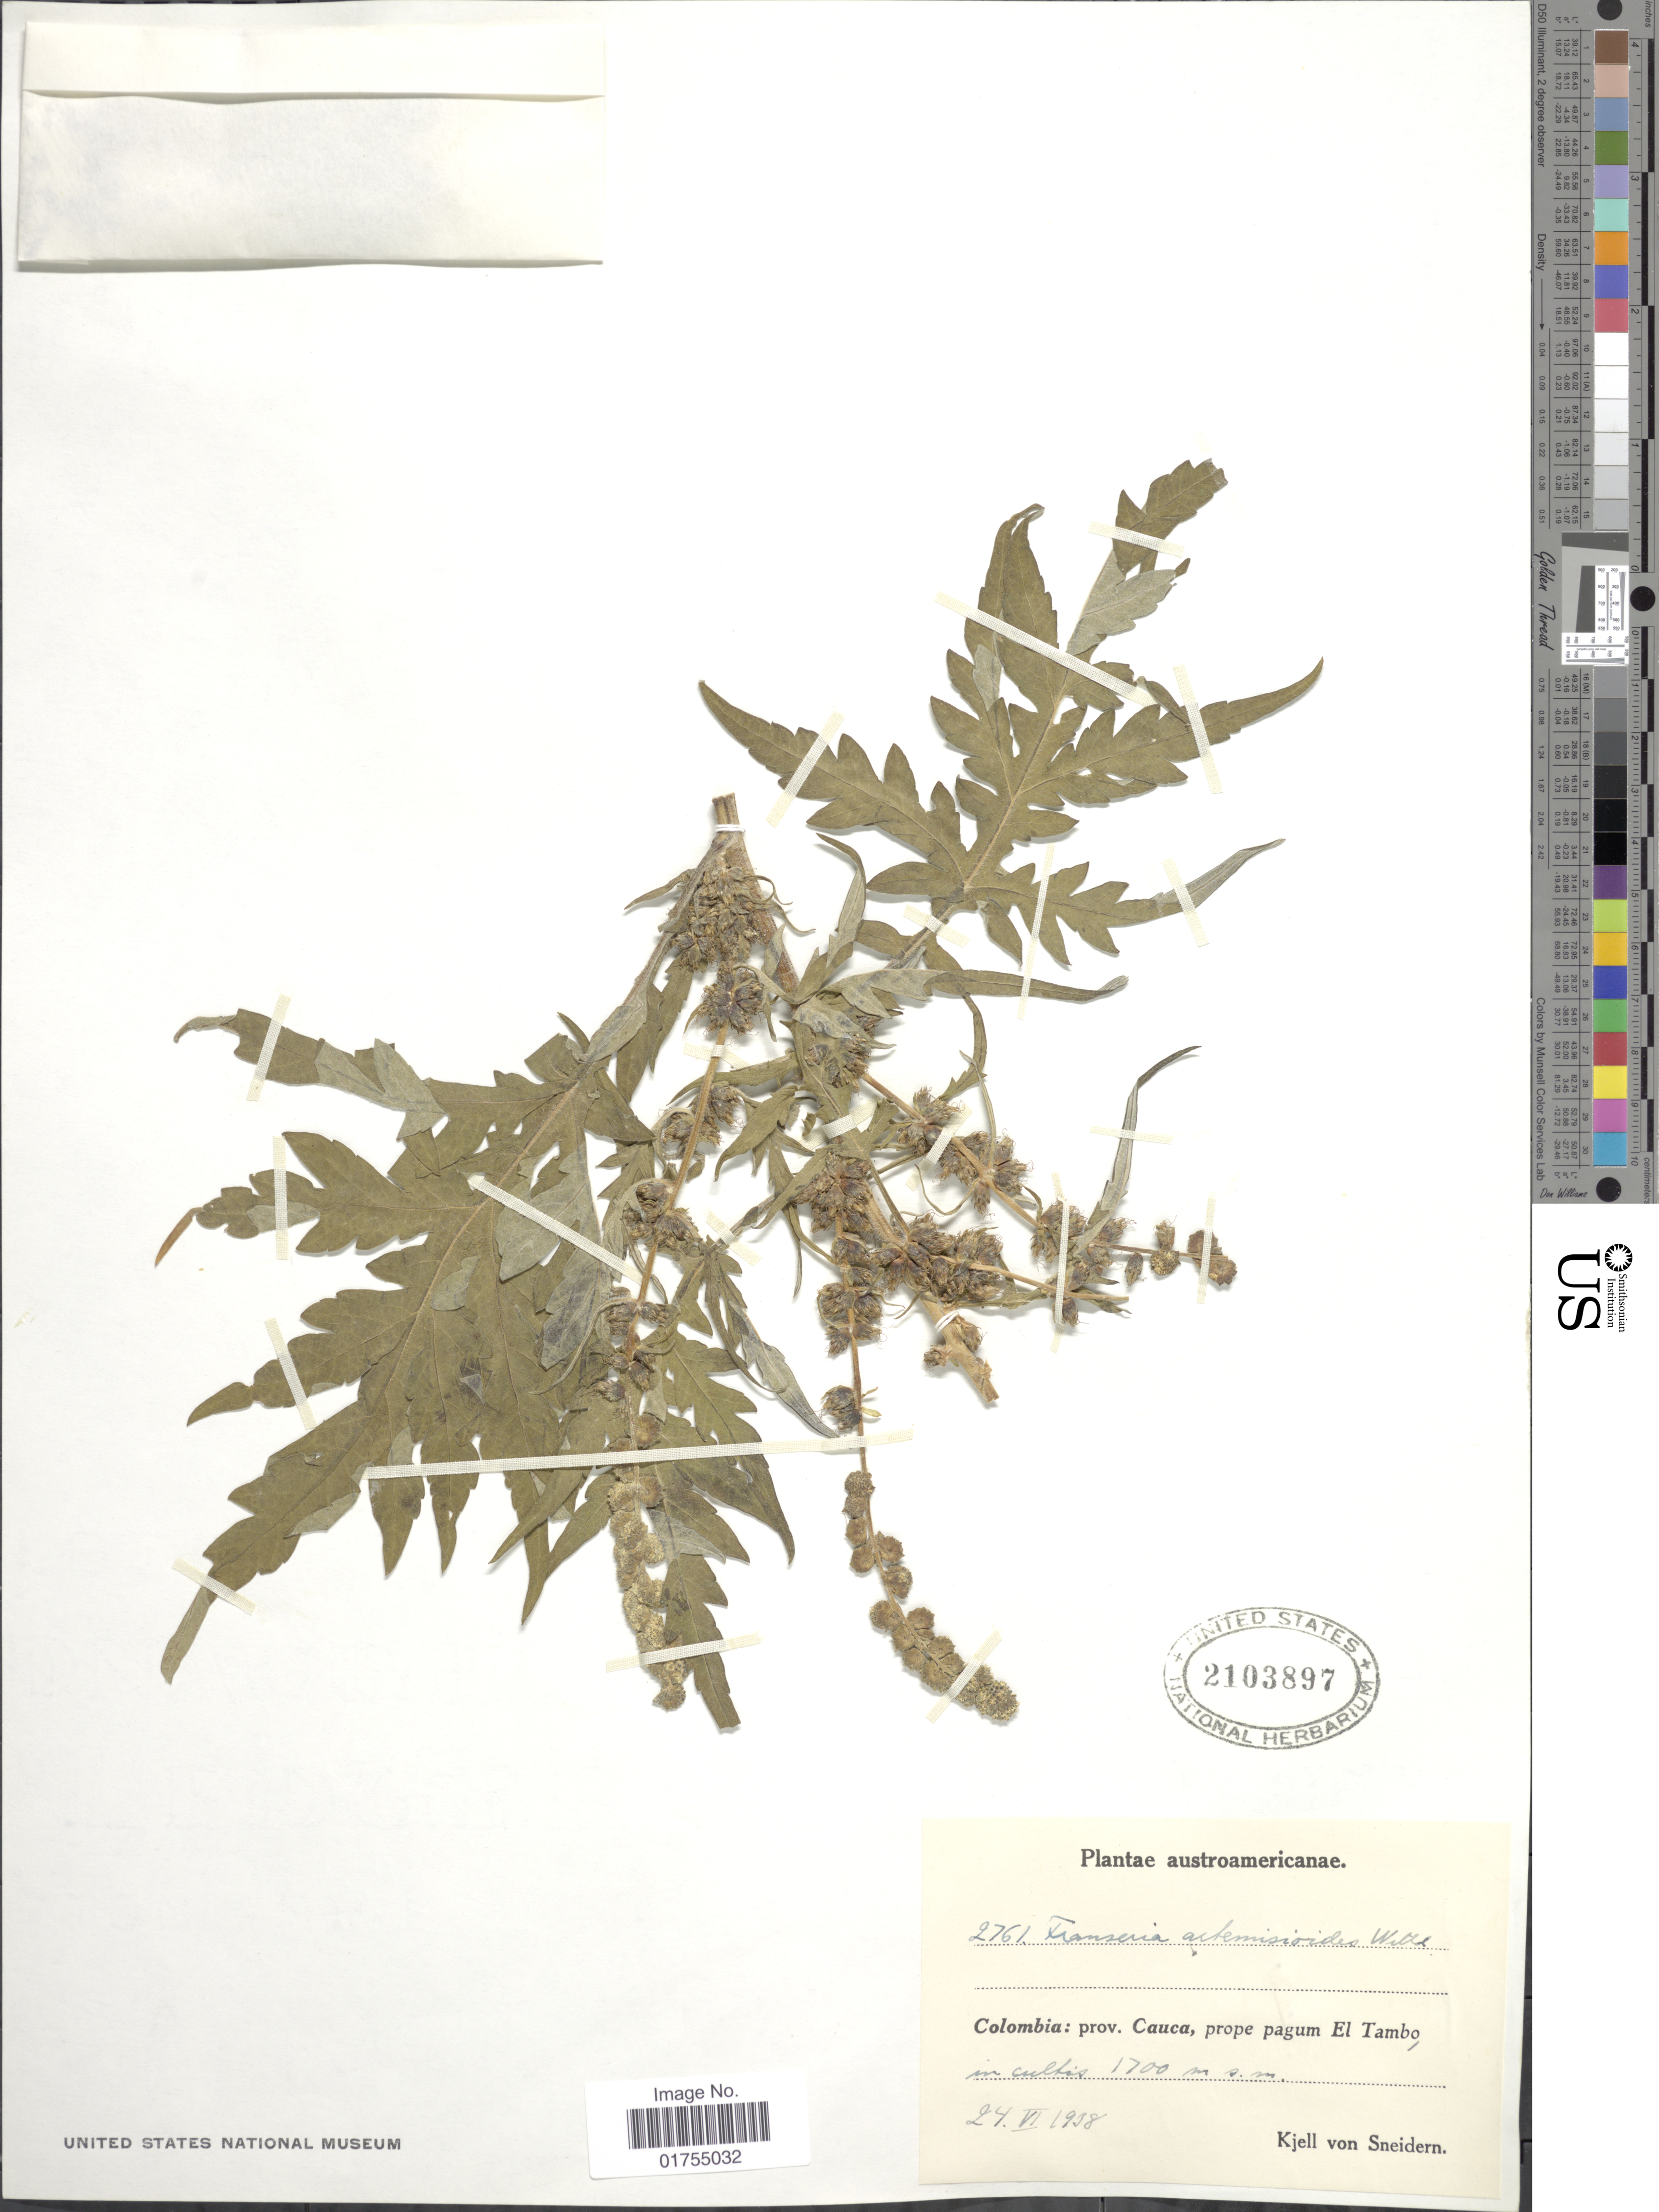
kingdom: Plantae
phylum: Tracheophyta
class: Magnoliopsida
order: Asterales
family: Asteraceae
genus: Franseria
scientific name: Franseria artemisioides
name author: Willd.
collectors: K. von Sneidern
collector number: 2761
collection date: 1938-06-24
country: Colombia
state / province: Cauca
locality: Prope pagum El Tambo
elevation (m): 1700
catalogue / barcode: US 2103897